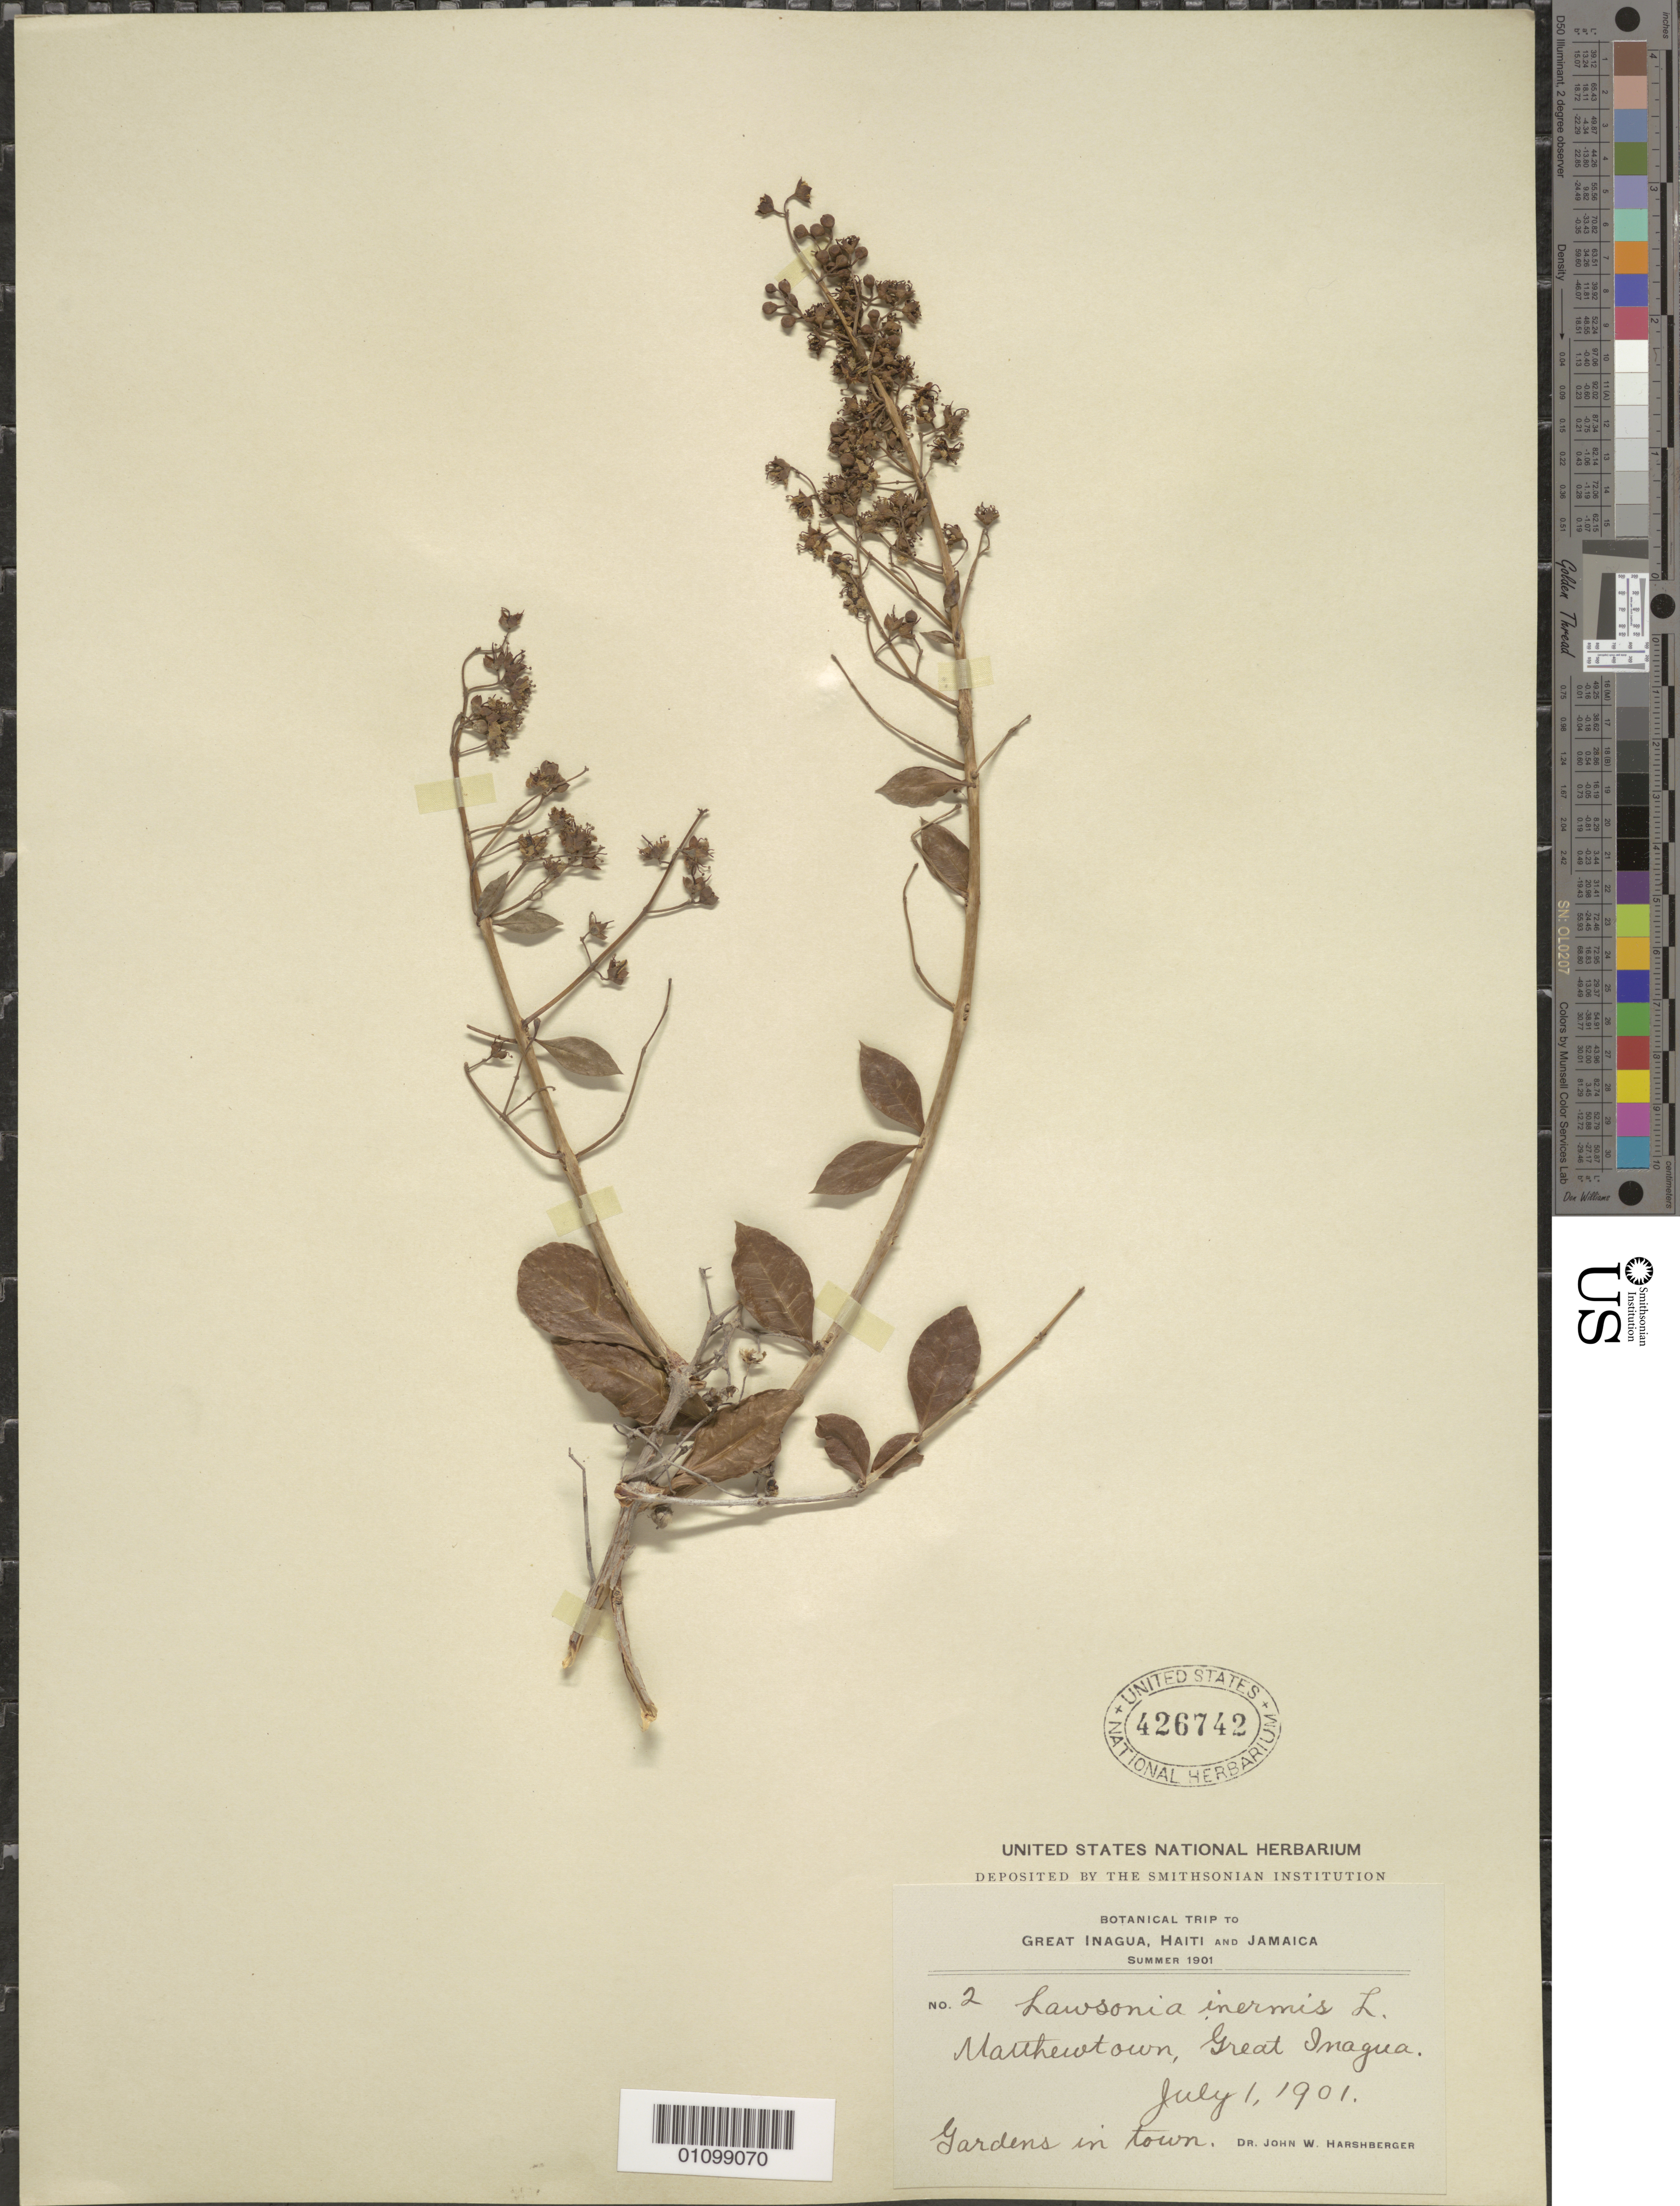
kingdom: Plantae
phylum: Tracheophyta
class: Magnoliopsida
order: Myrtales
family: Lythraceae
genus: Lawsonia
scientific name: Lawsonia inermis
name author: L.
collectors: J. W. Harshberger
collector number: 2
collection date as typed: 01 Jul 1901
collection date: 1901-07-01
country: Bahamas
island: Great Inagua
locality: Matthewtown. Gardens in town.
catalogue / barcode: US 426742